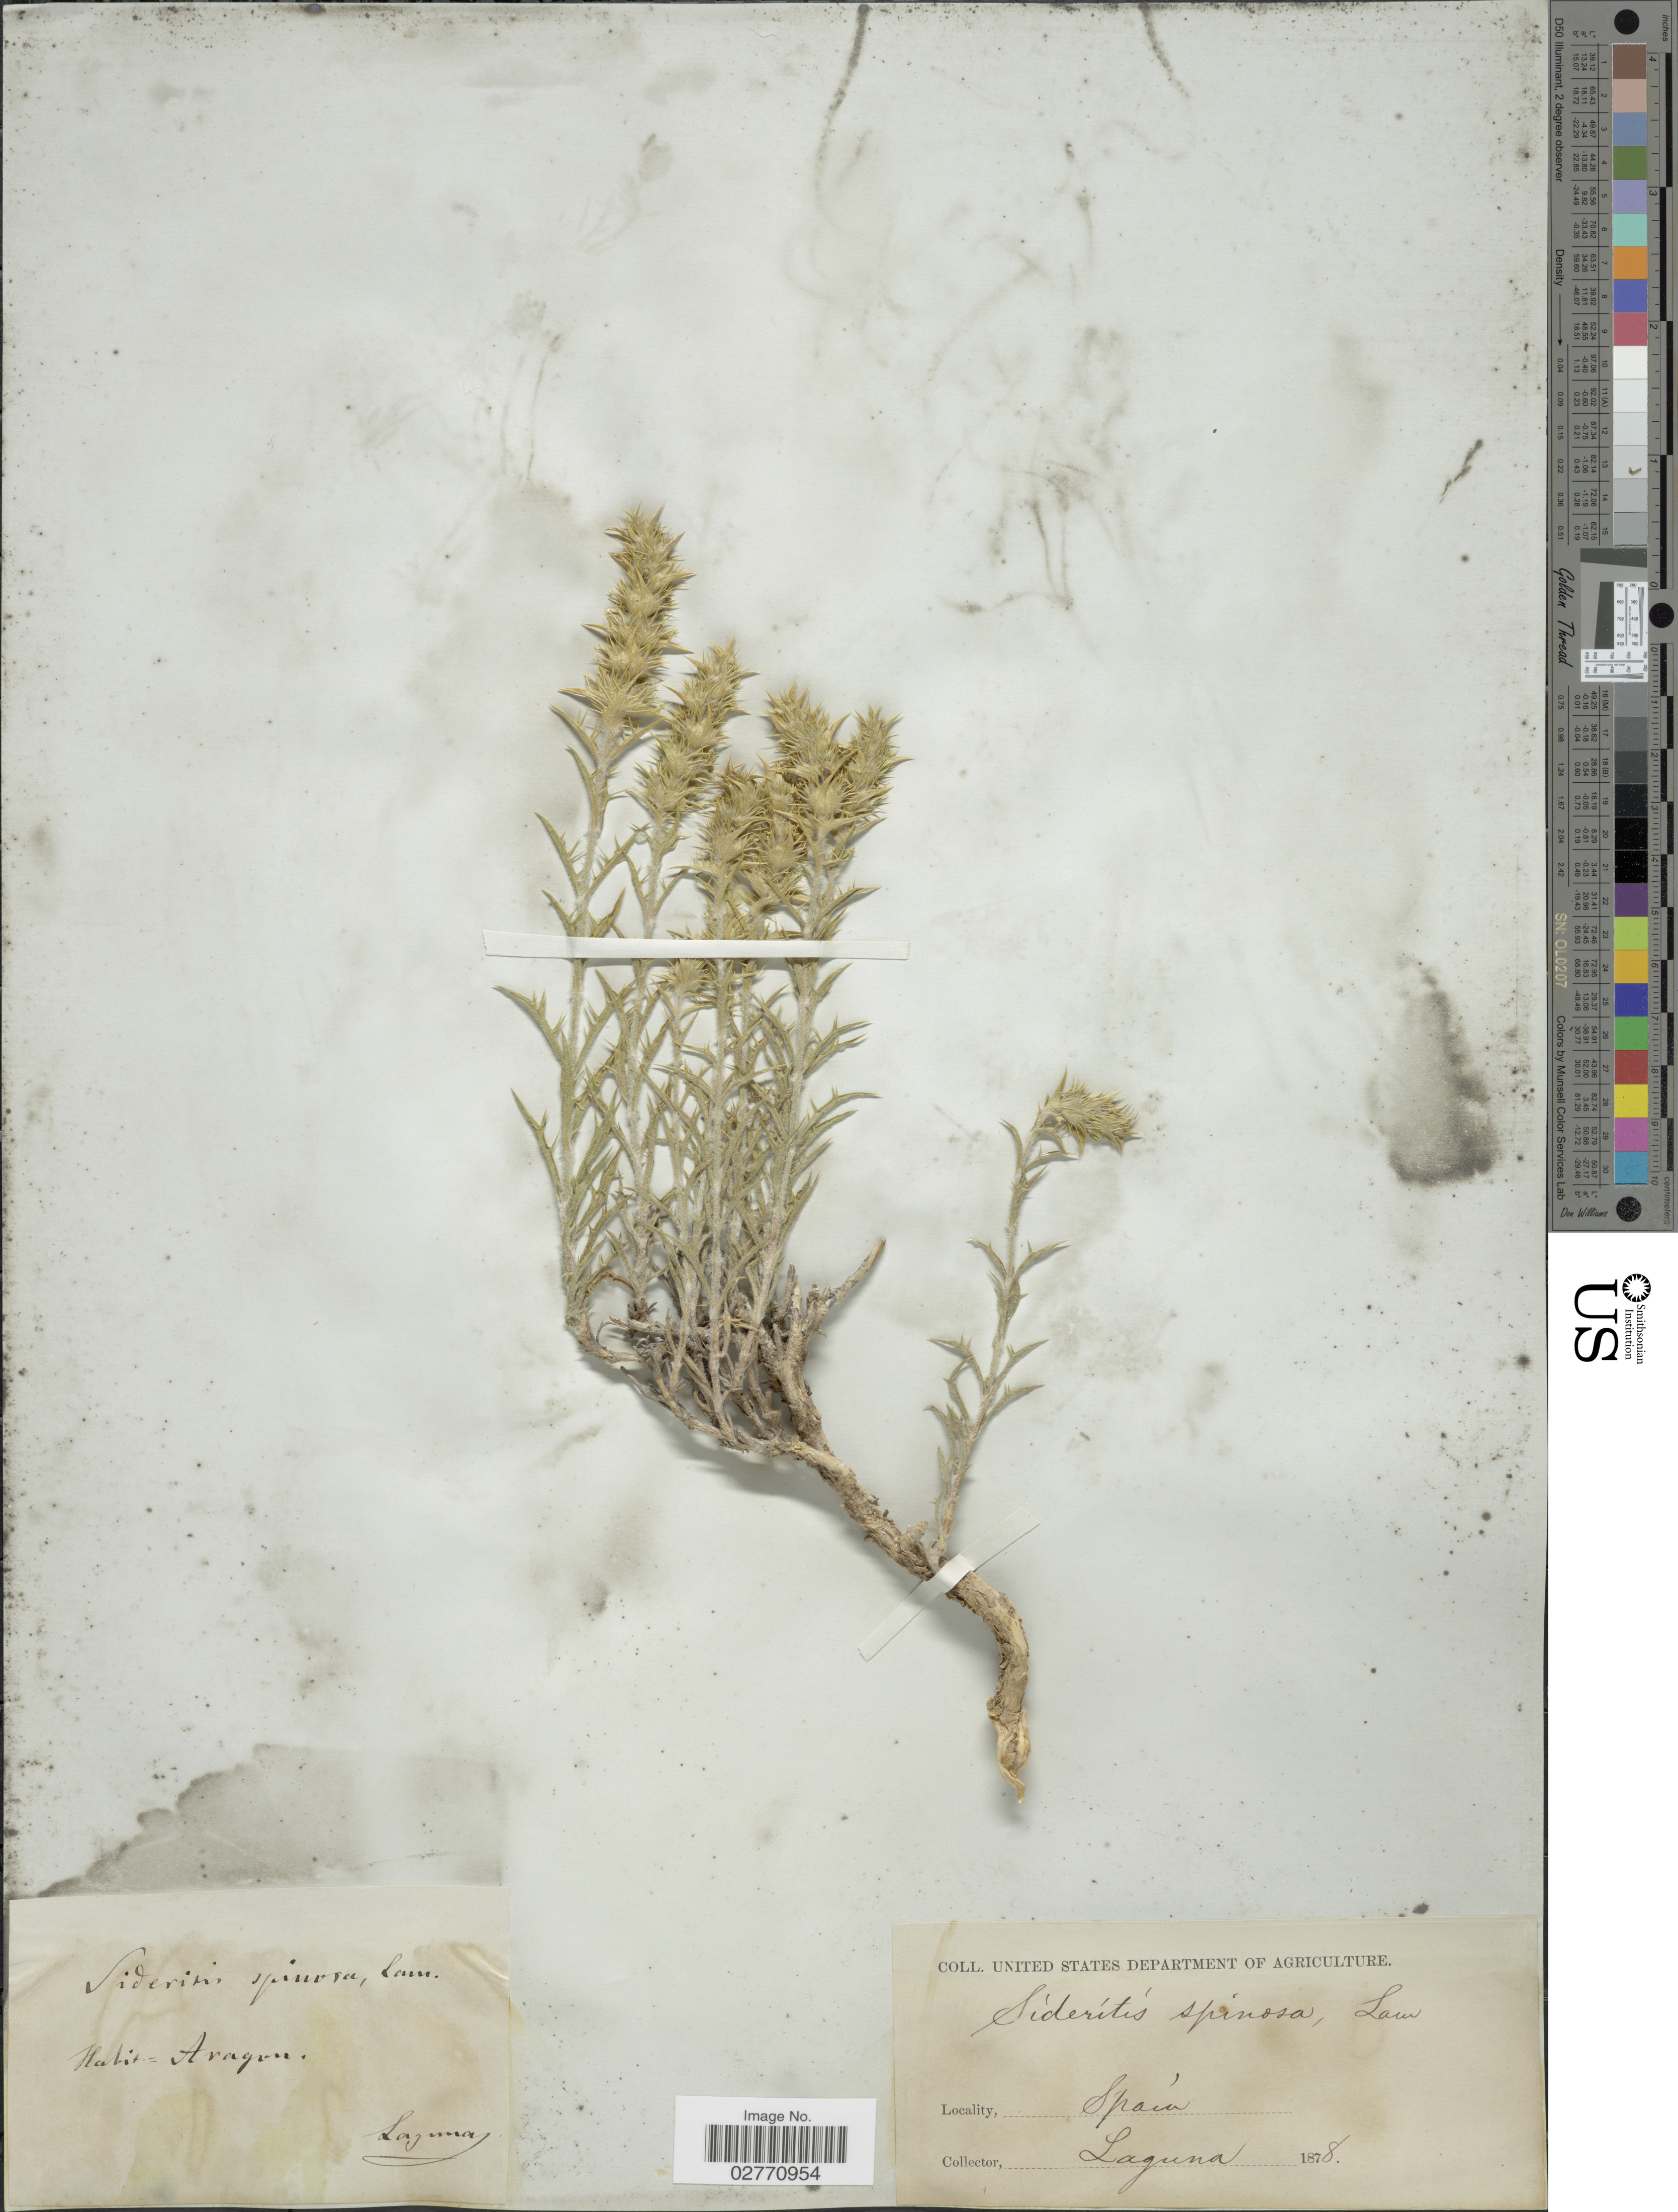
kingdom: Plantae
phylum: Tracheophyta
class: Magnoliopsida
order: Lamiales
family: Lamiaceae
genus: Sideritis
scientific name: Sideritis spinosa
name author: Lam.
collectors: -. Laguna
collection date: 1878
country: Spain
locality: Aragon.